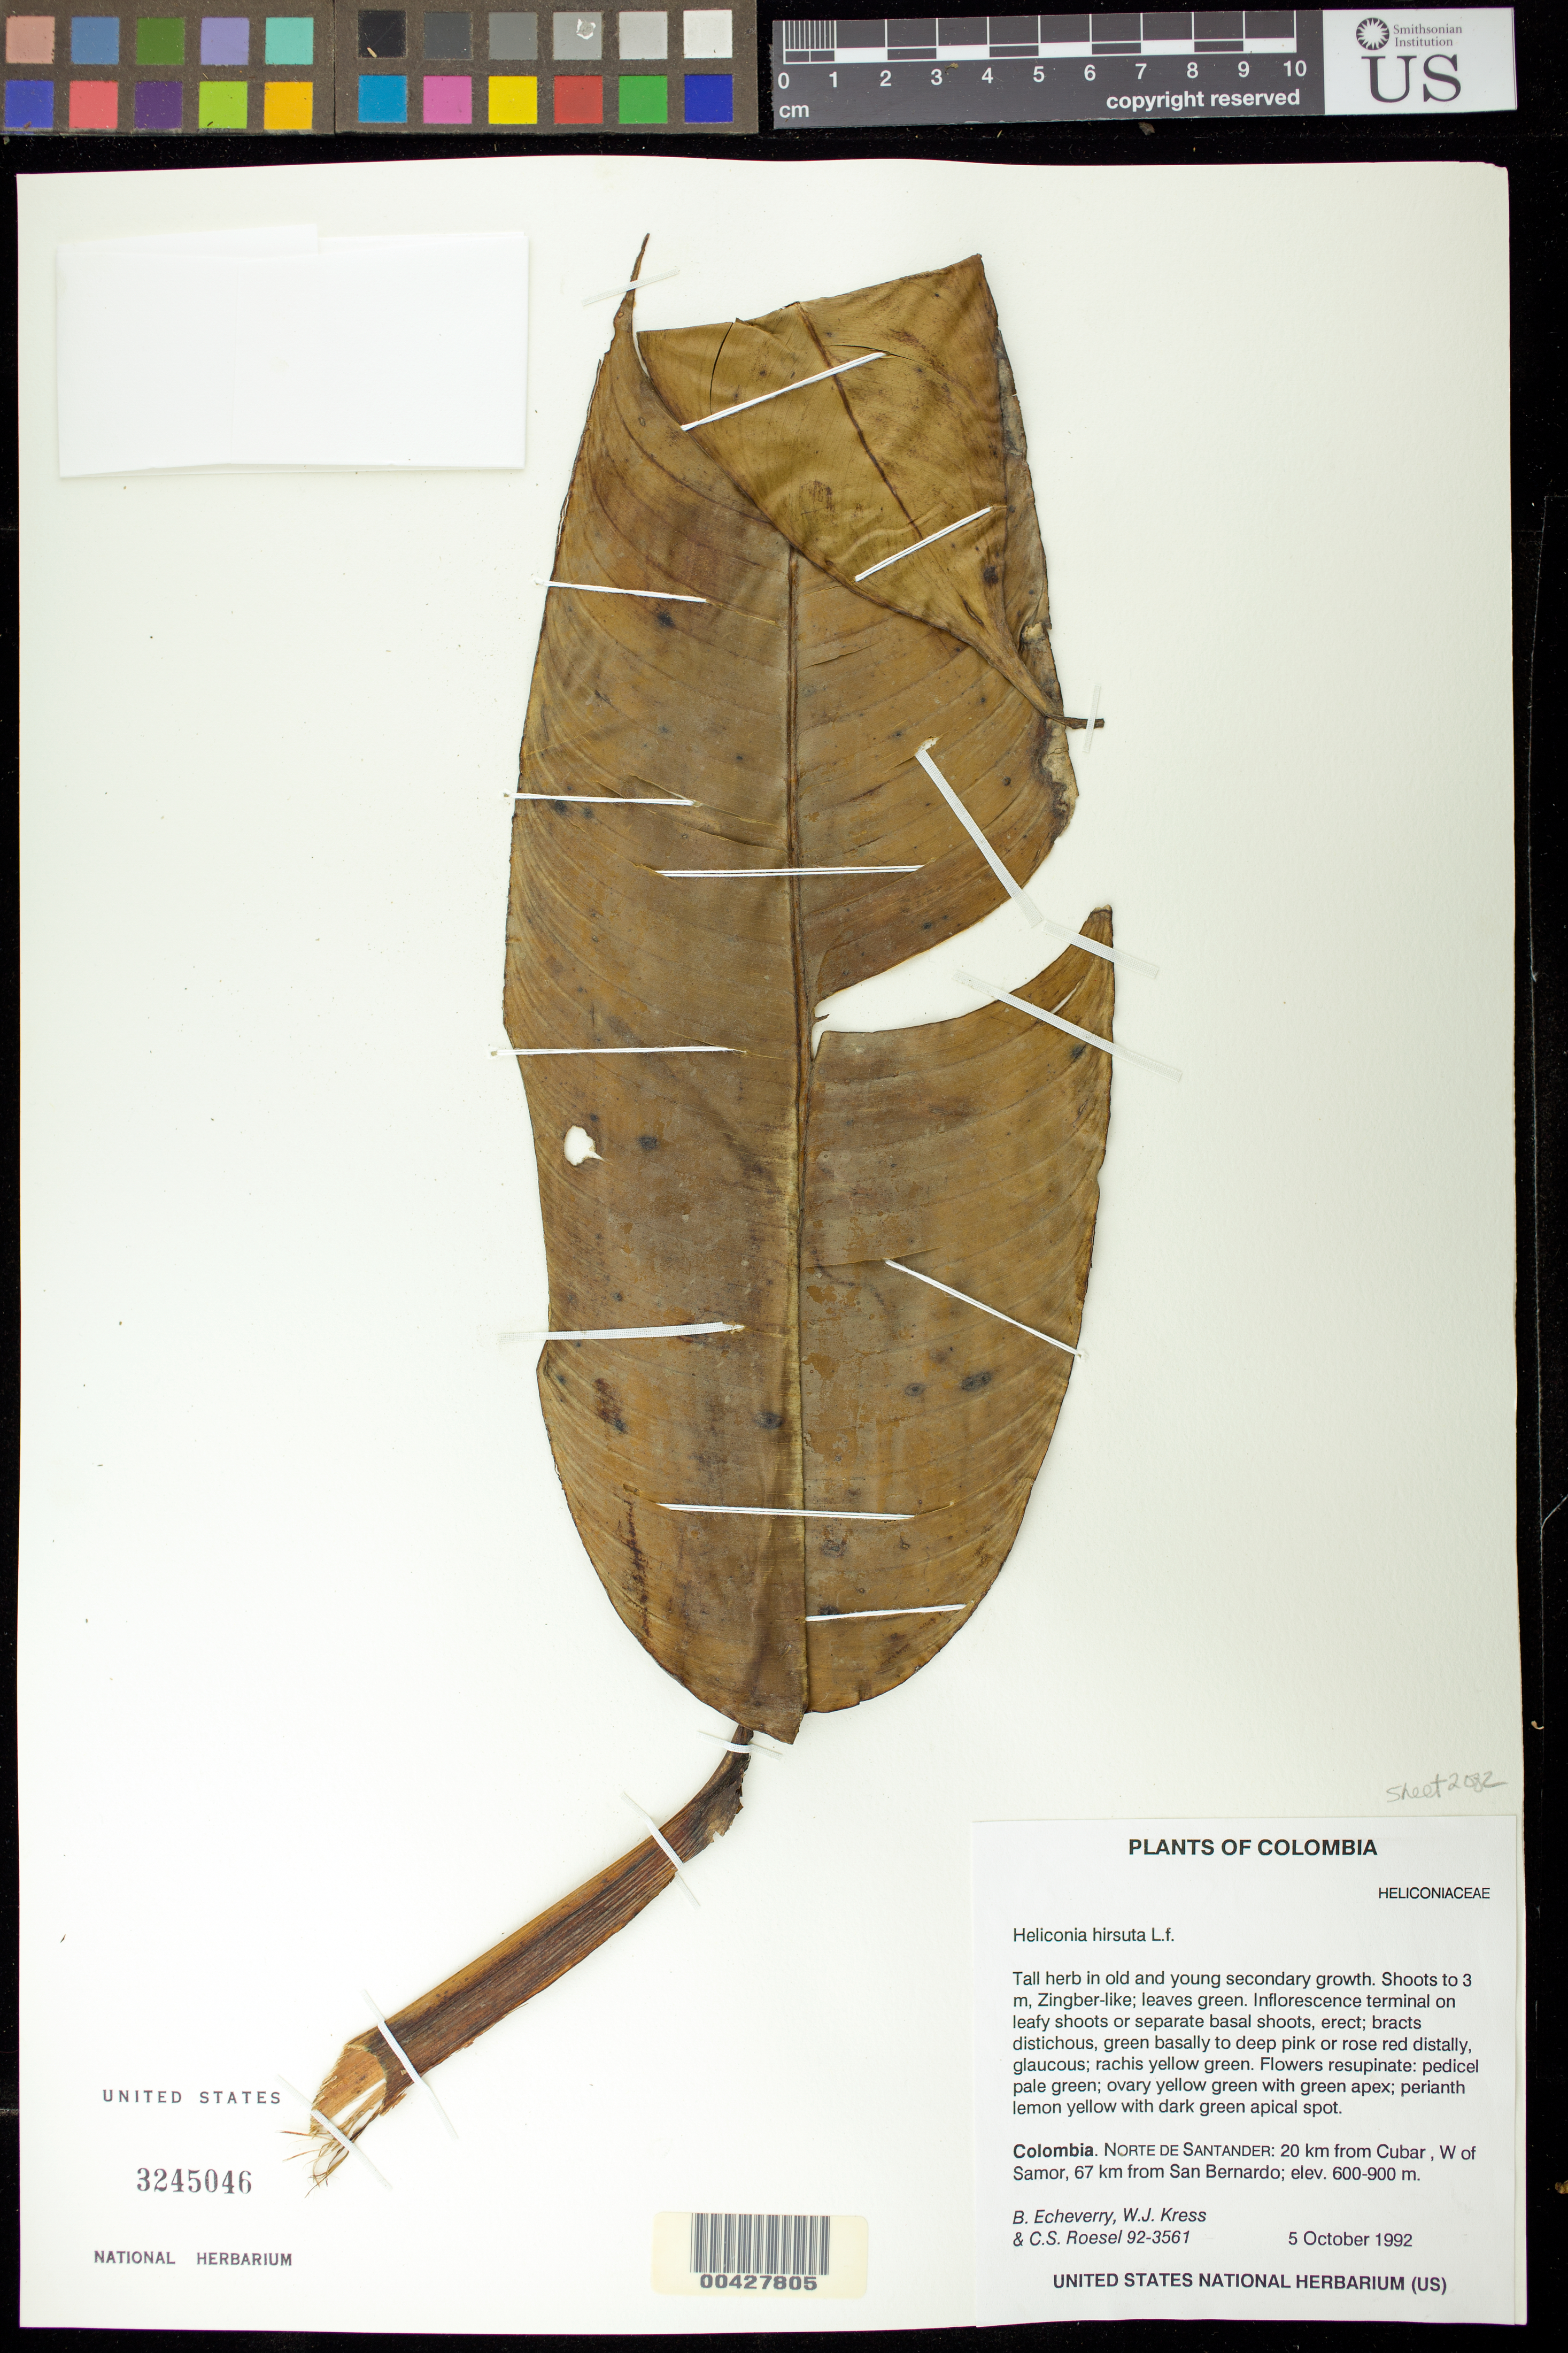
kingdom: Plantae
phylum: Tracheophyta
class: Liliopsida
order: Zingiberales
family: Heliconiaceae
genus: Heliconia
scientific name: Heliconia estheri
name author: Abalo & G. Morales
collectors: B. Echeverry, W. J. Kress & C. S. Roesel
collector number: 92-3561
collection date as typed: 05 Oct 1992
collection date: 1992-10-05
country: Colombia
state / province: Norte de Santander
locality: From Cubar, W of Samor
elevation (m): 600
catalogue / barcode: US 3245046